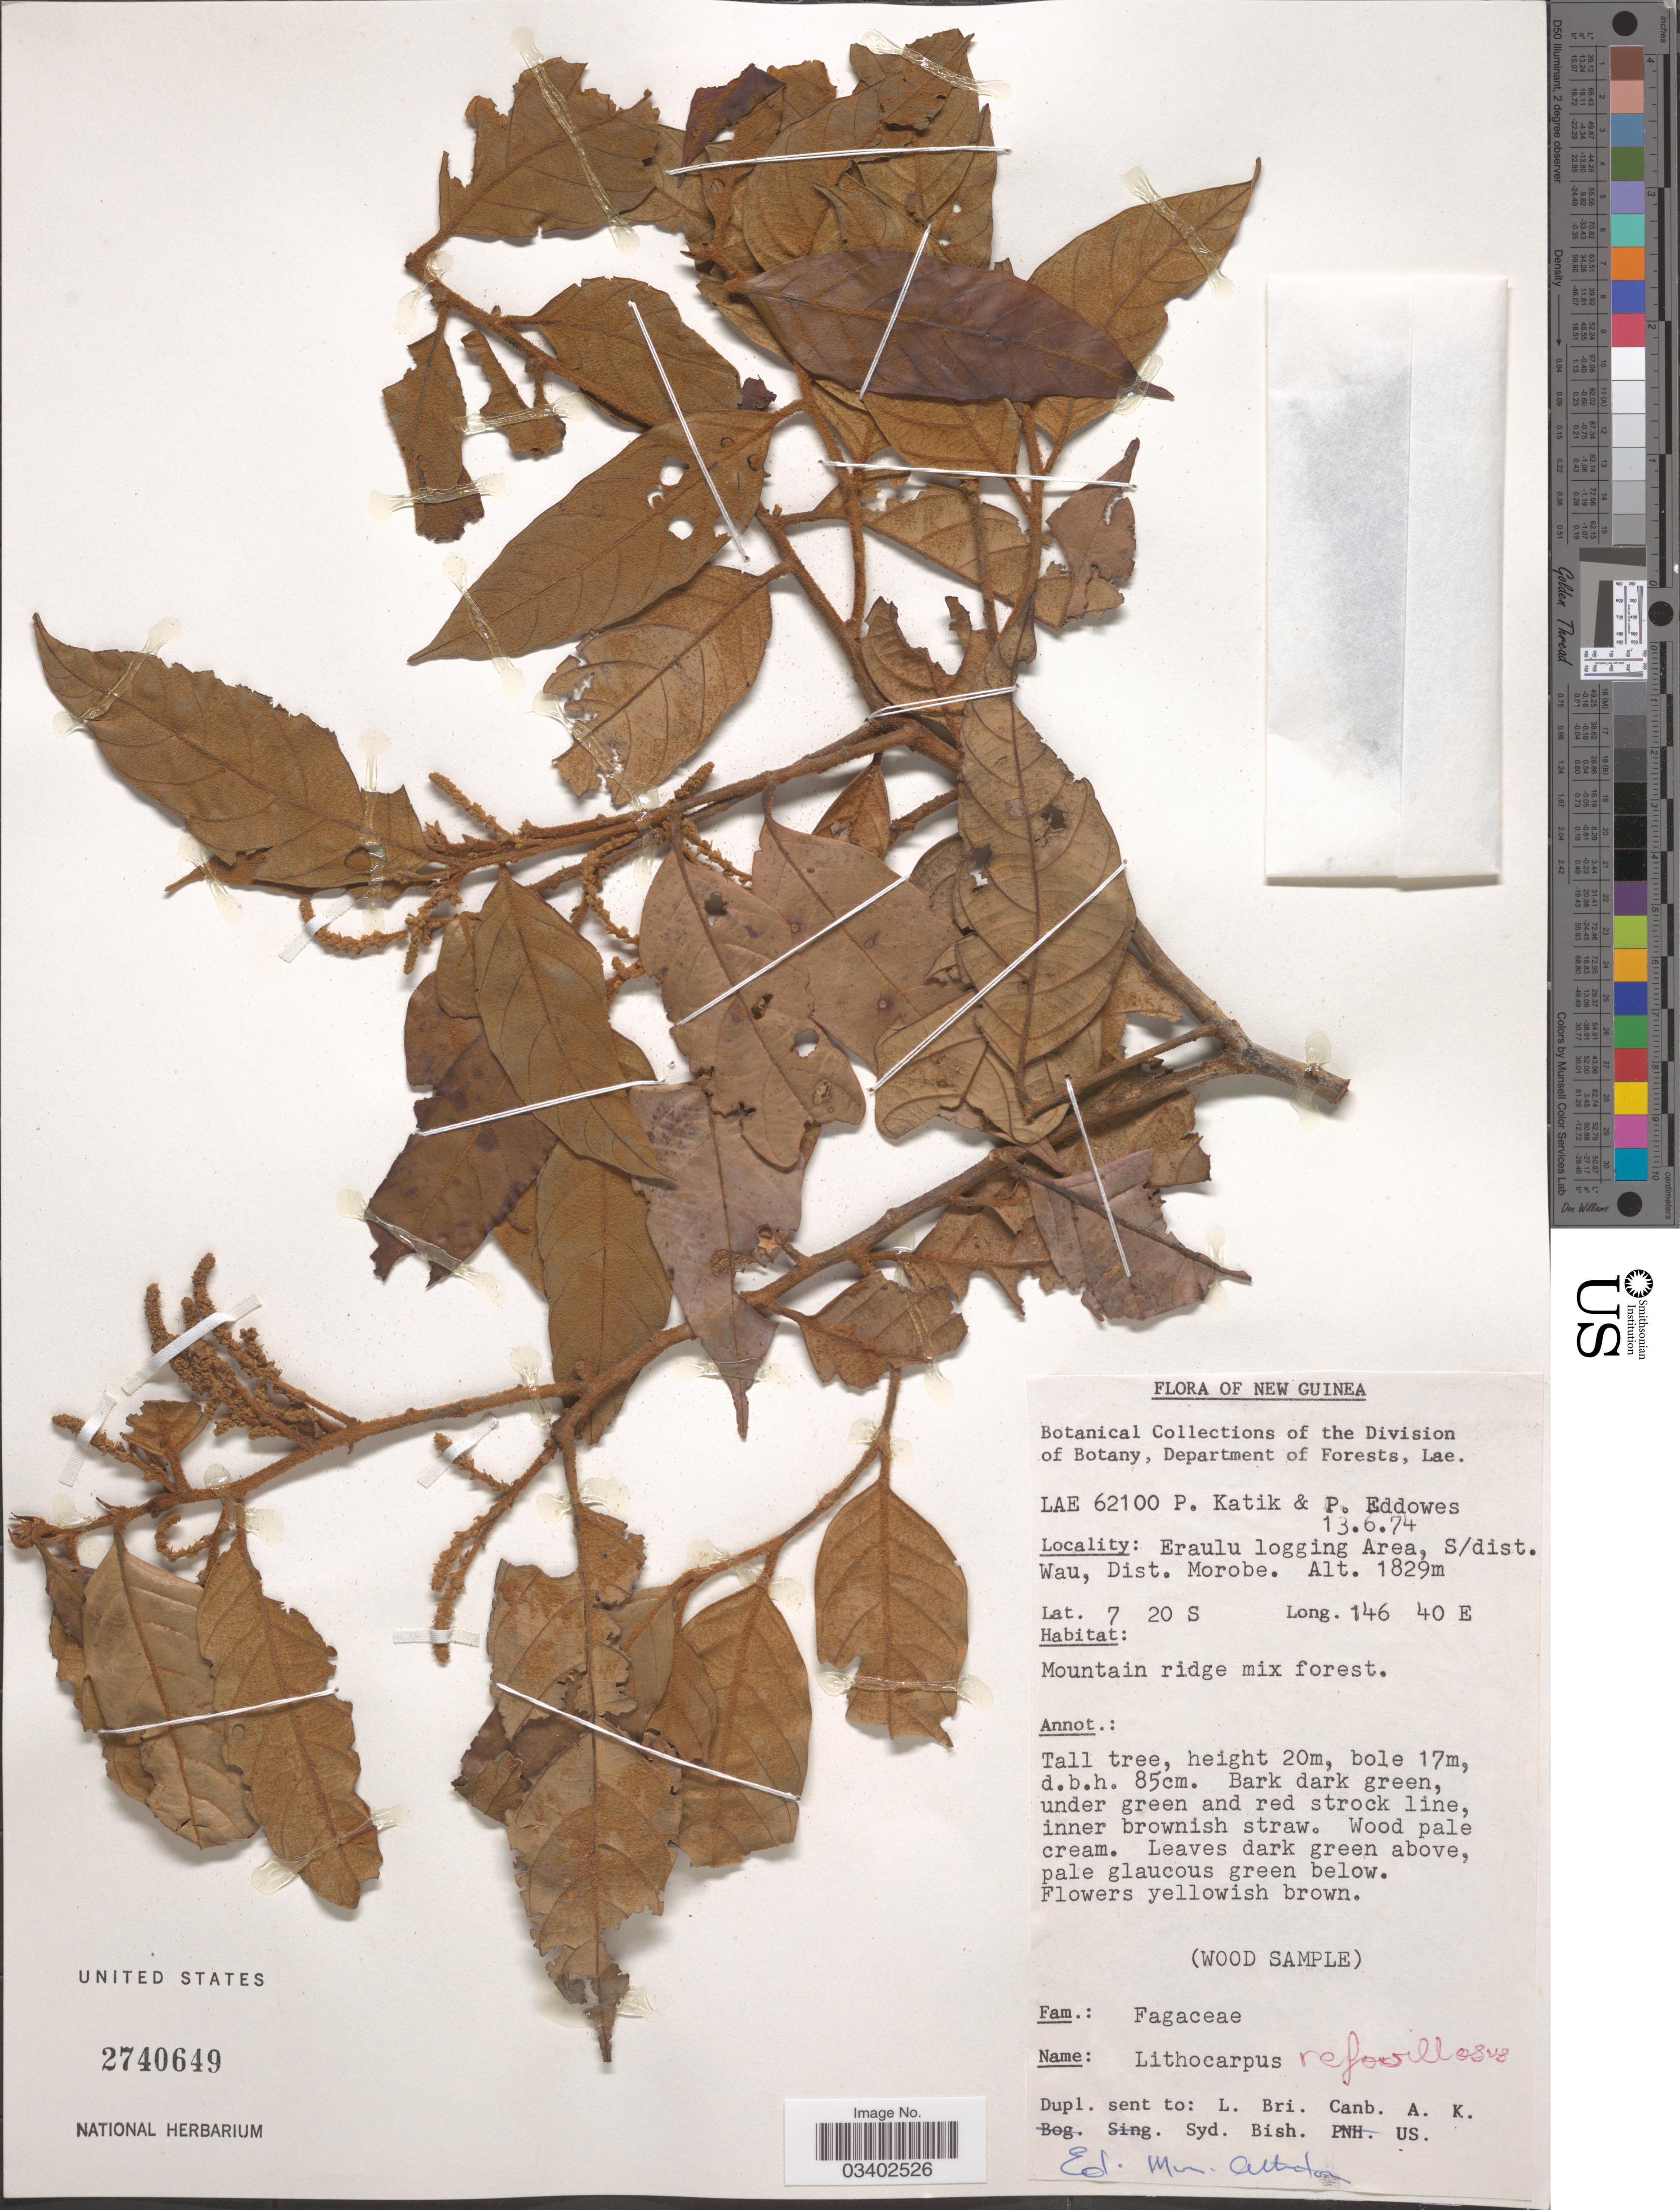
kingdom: Plantae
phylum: Tracheophyta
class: Magnoliopsida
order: Fagales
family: Fagaceae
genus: Lithocarpus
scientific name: Lithocarpus rufovillosus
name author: (Markgr.) Rehder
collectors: P. Katik & P.J. Eddowes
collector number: LAE62100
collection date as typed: Transcribed d/m/y: 13/6/74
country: Papua New Guinea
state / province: Morobe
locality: New Guinea. Eraulu logging Area, S/dist. Wau, Dist. Morobe.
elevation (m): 1829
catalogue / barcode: US 2740649